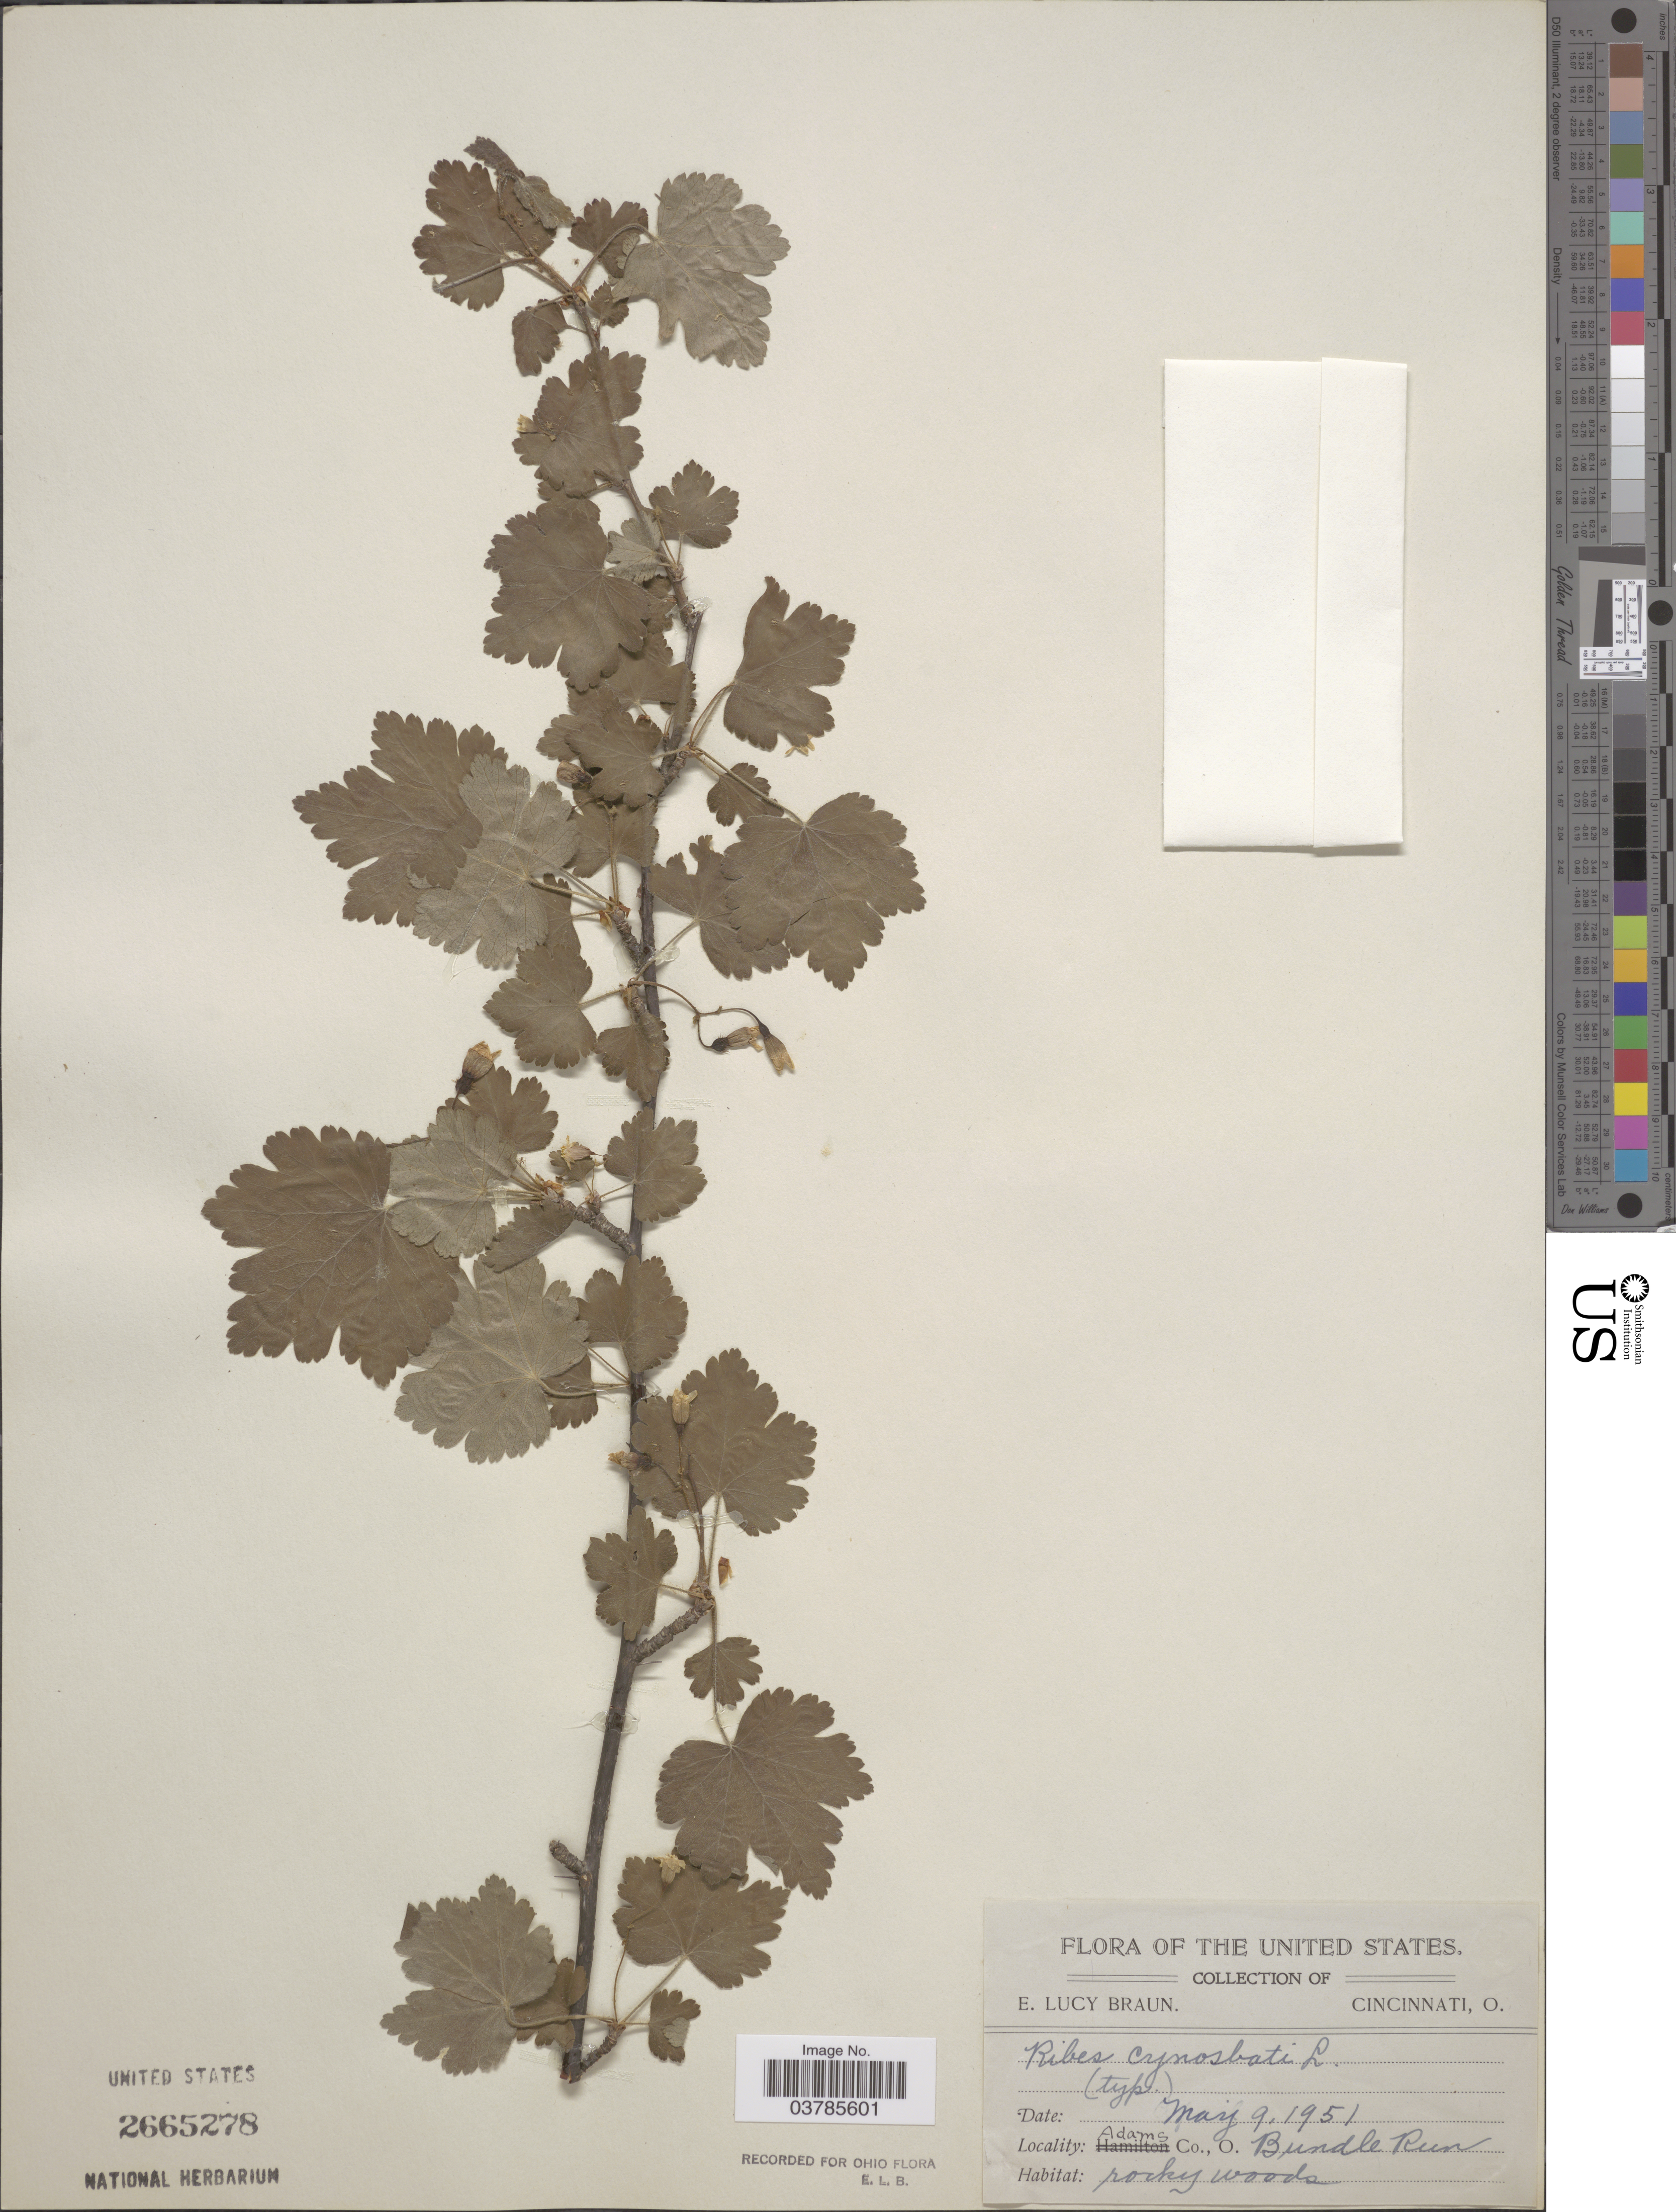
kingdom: Plantae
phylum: Tracheophyta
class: Magnoliopsida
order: Saxifragales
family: Grossulariaceae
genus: Ribes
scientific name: Ribes cynosbati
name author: L.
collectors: E. L. Braun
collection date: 1951-05-09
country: United States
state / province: Ohio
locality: Adams Co. Bundle Run.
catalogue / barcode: US 2665278